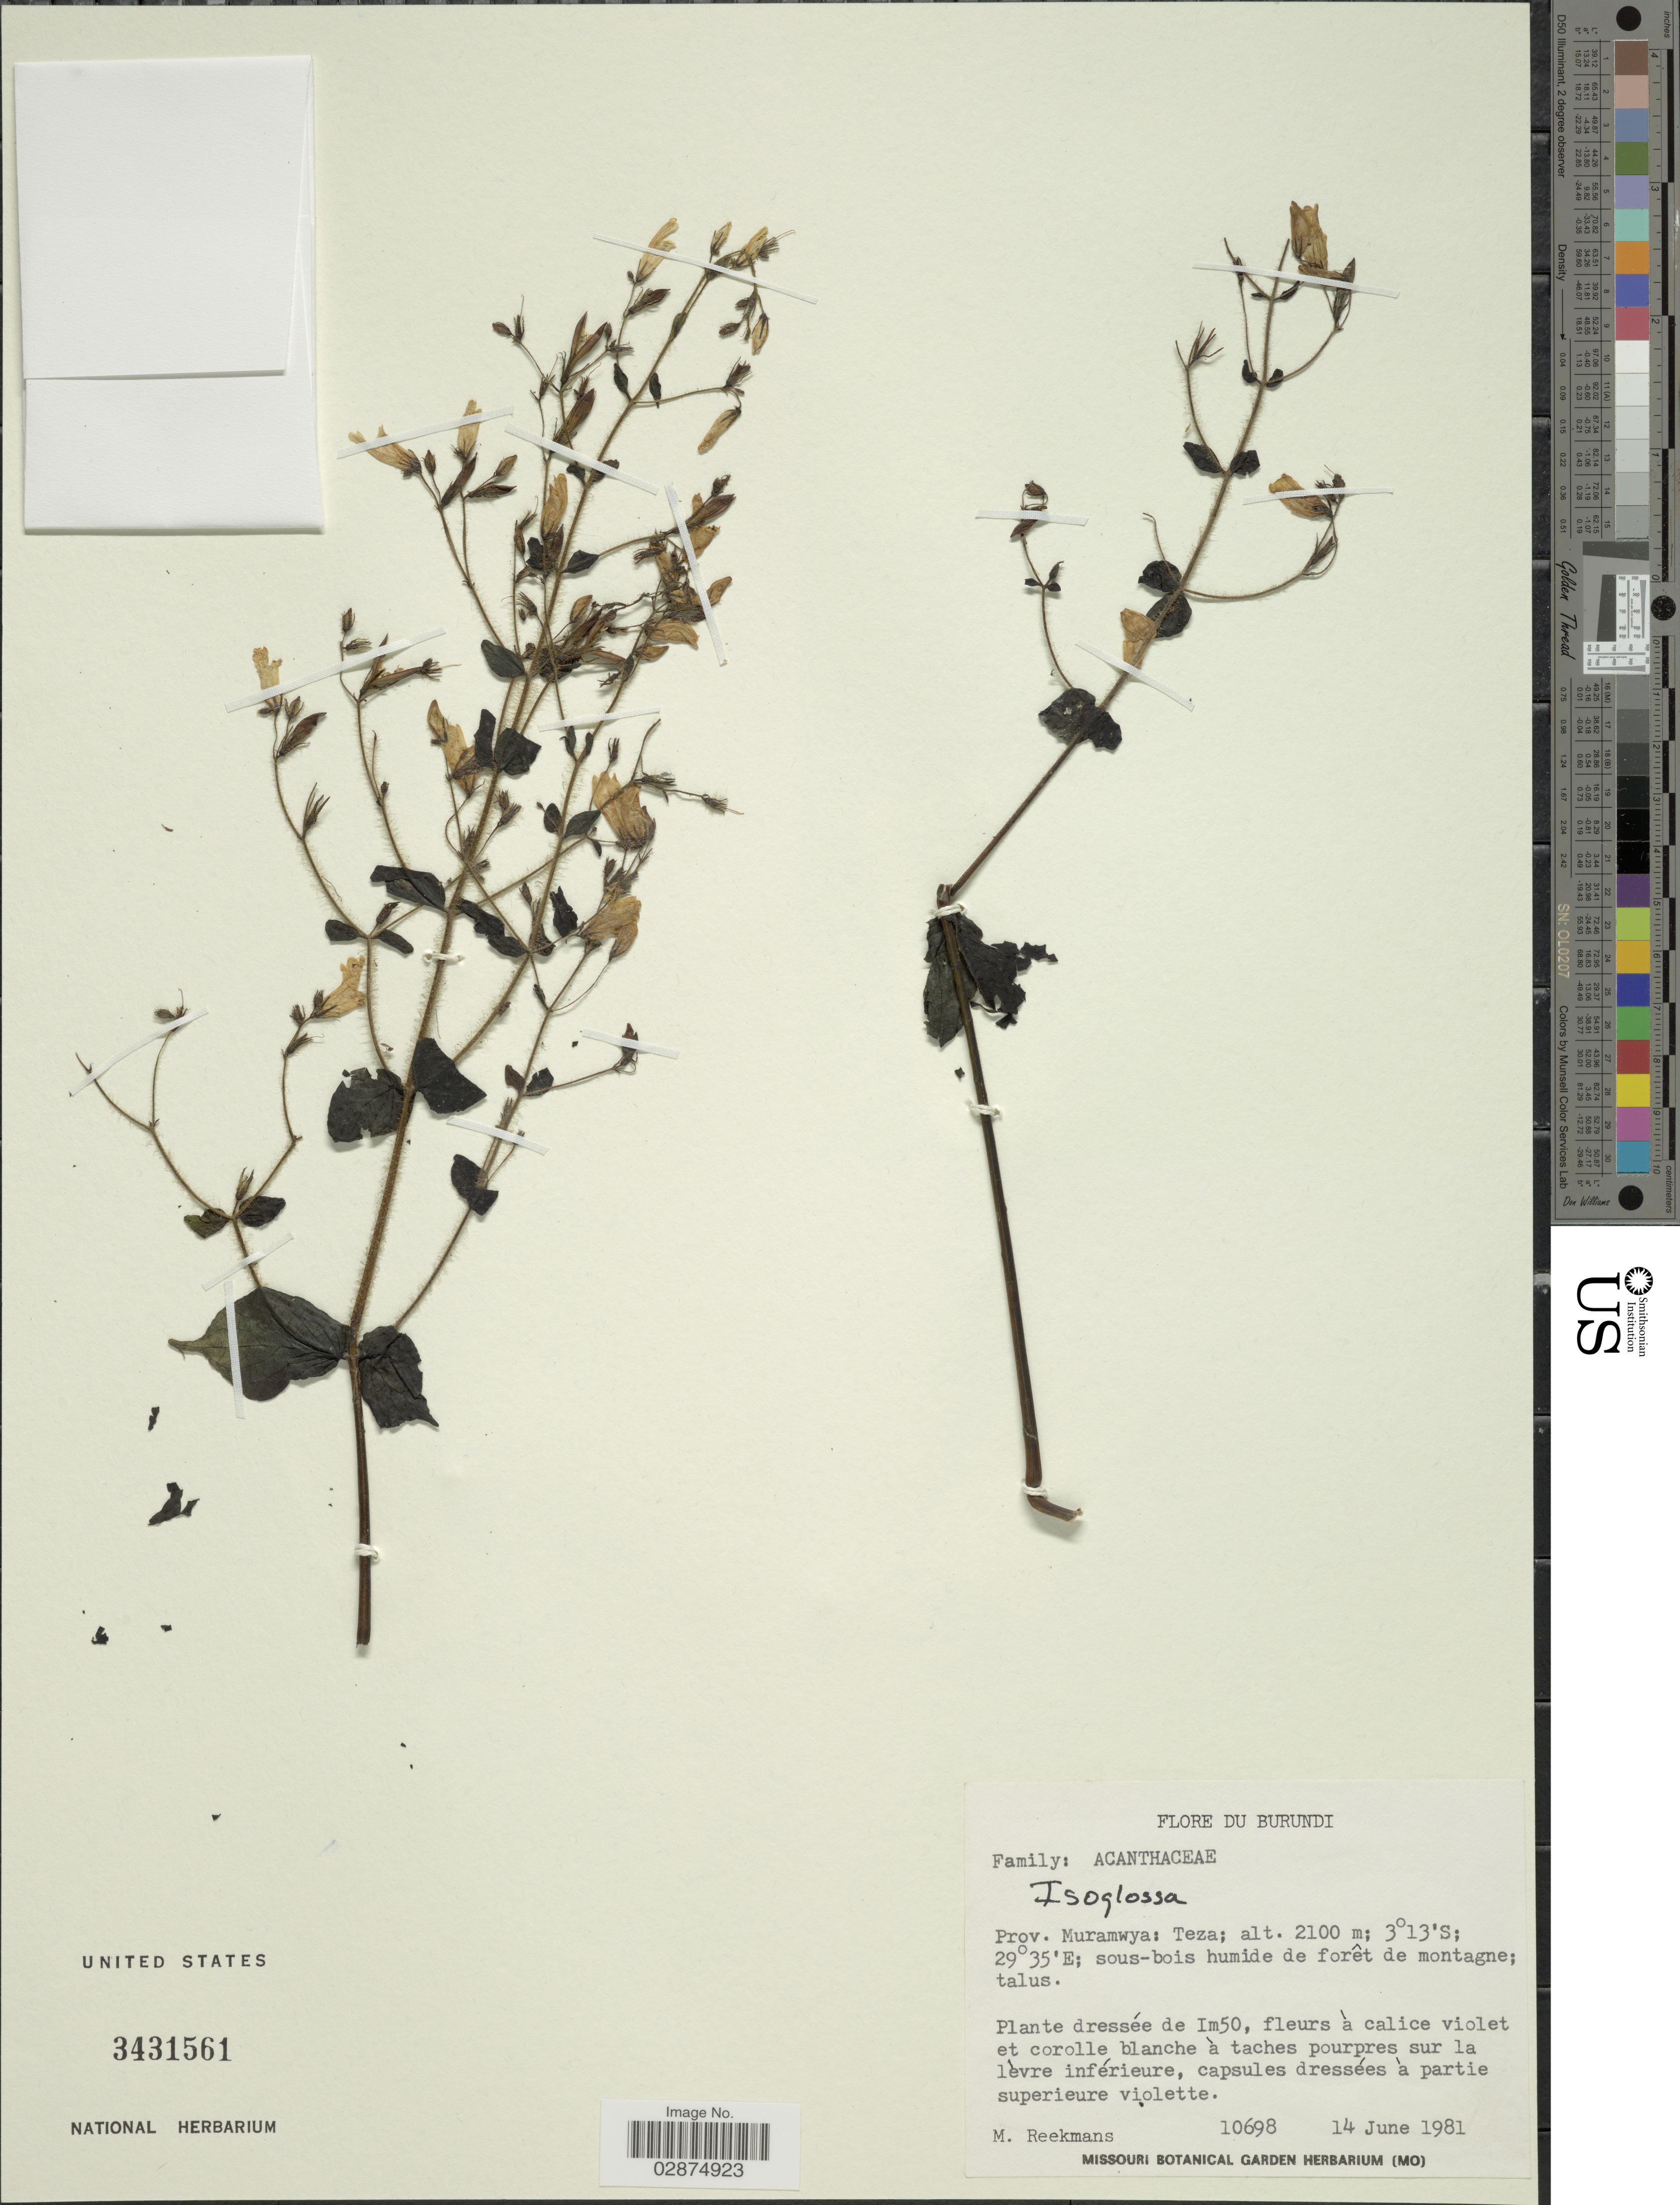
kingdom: Plantae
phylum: Tracheophyta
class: Magnoliopsida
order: Lamiales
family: Acanthaceae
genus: Isoglossa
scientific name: Isoglossa sp.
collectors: M. Reekmans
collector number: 10698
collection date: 1981-06-14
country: Burundi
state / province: Muramvya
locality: Prov. Muramwya: Teza.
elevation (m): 2100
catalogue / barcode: US 3431561